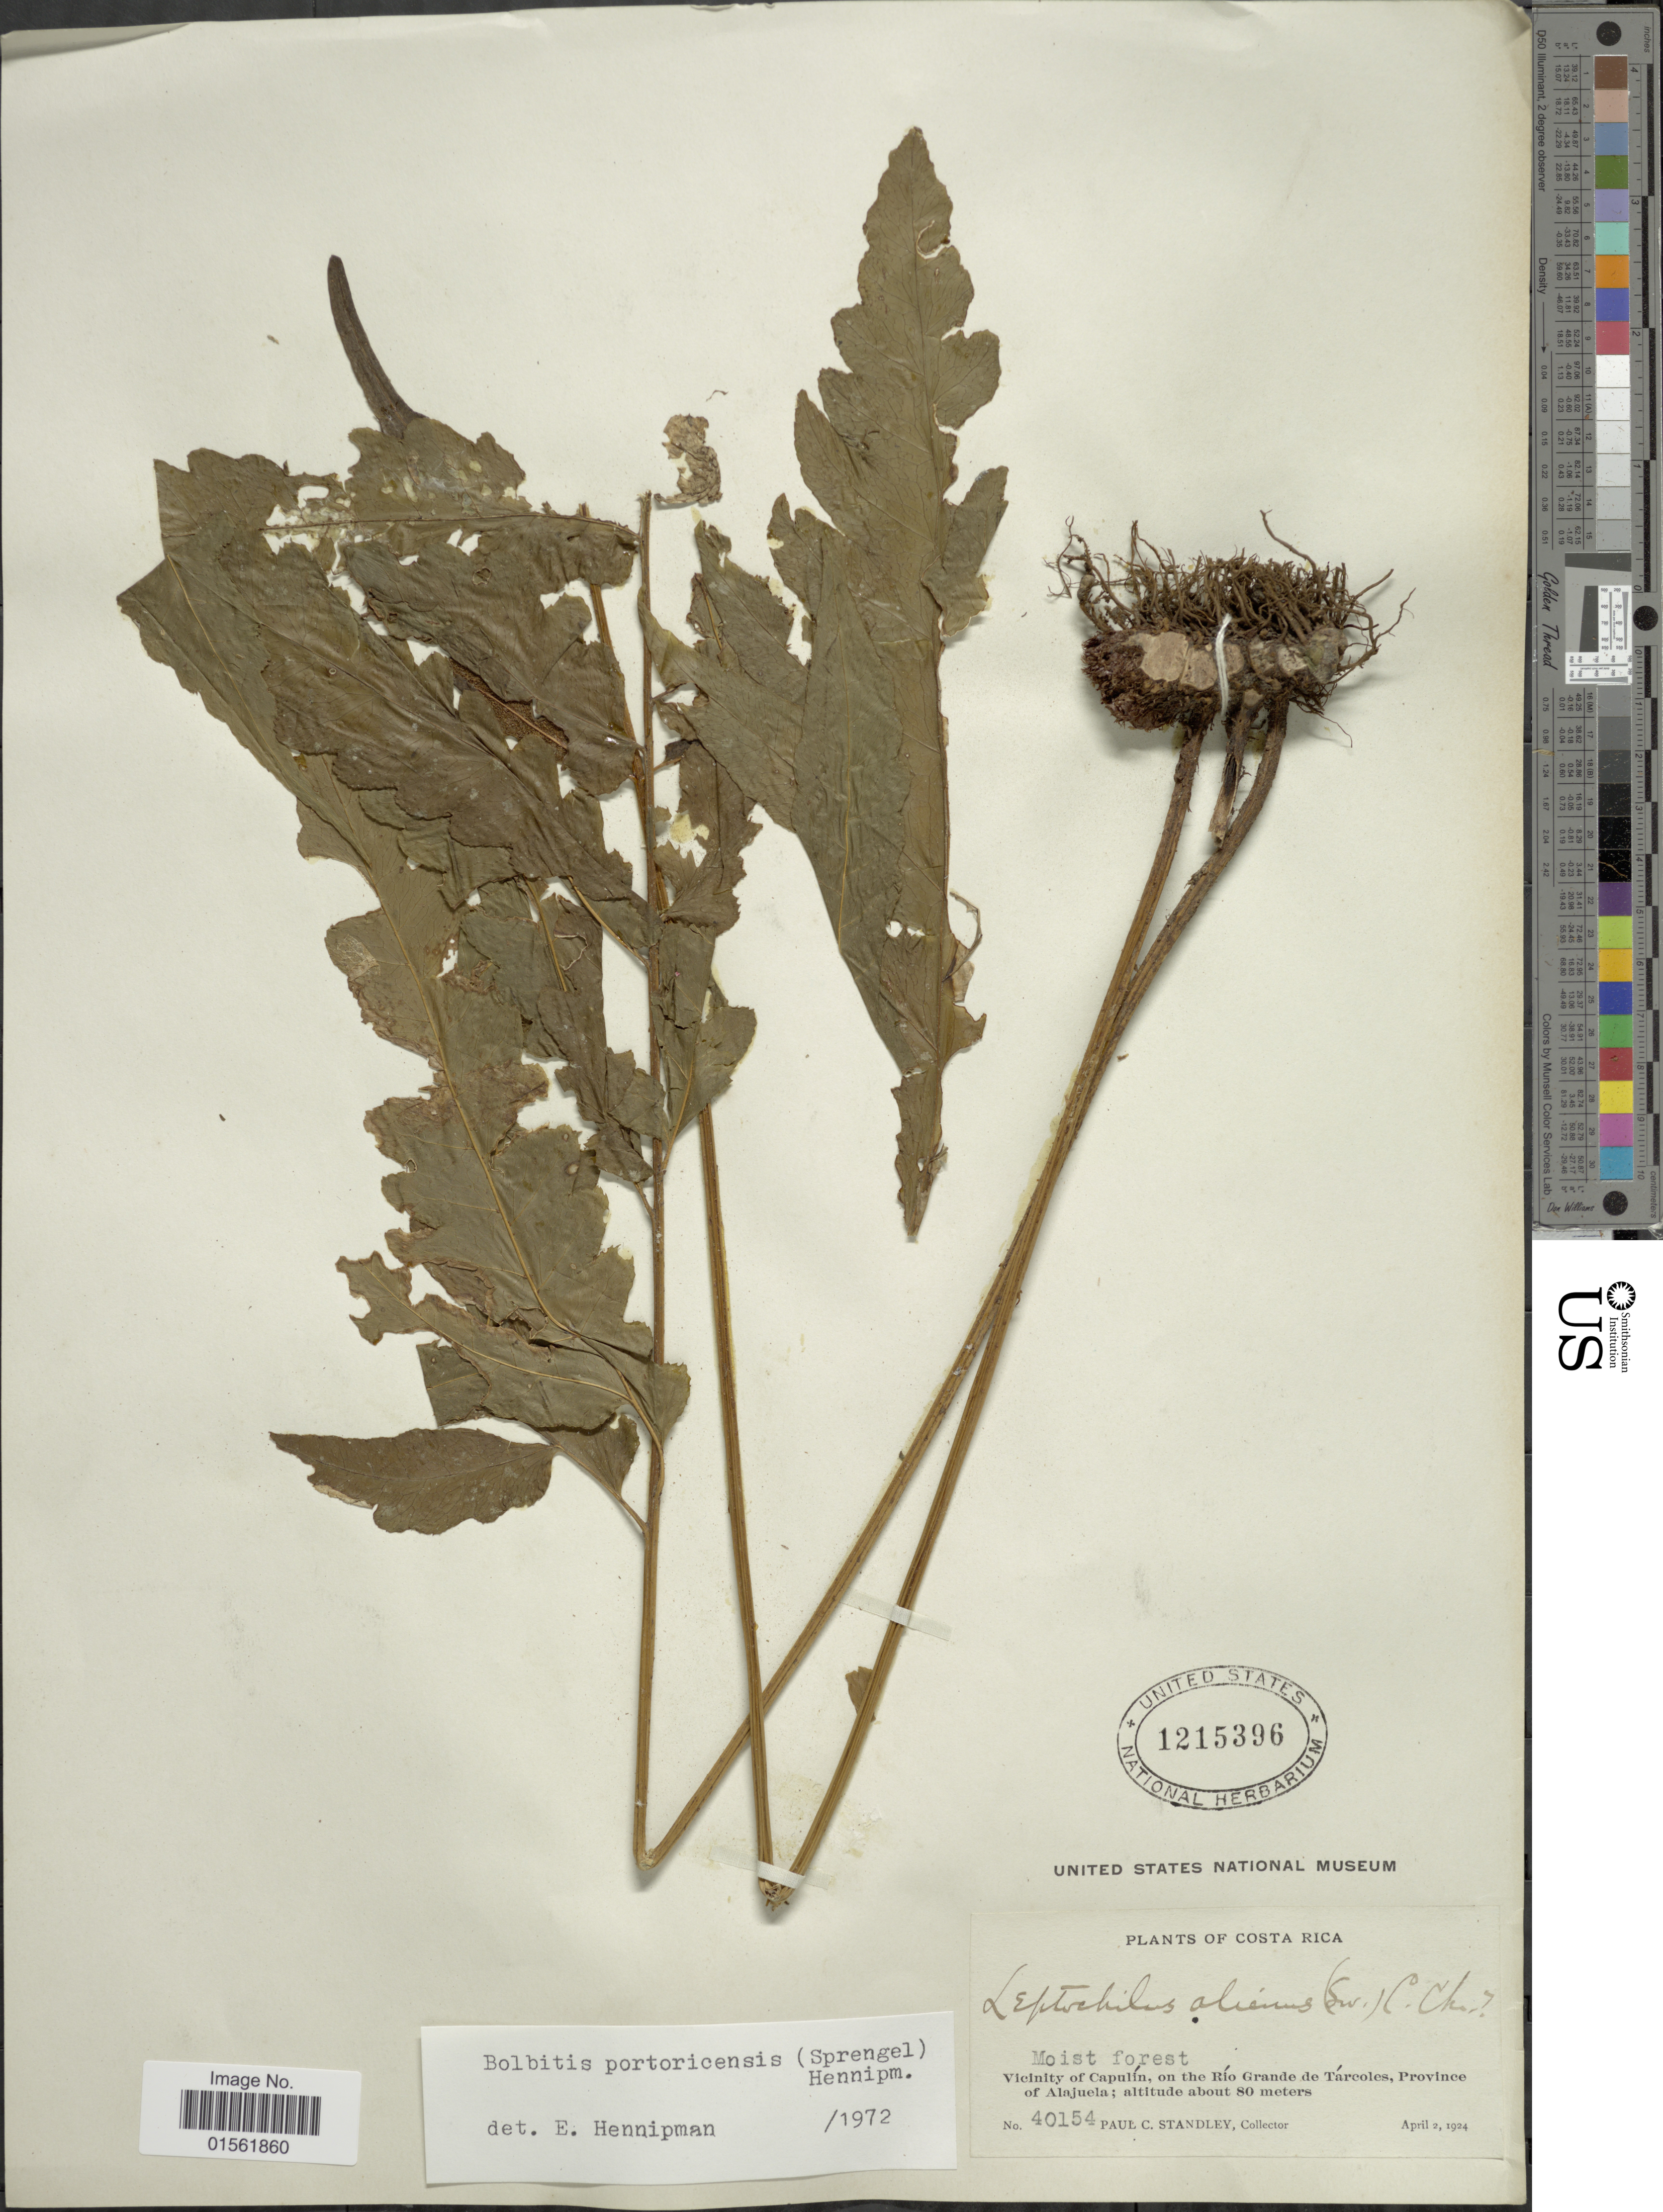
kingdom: Plantae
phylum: Tracheophyta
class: Polypodiopsida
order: Polypodiales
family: Dryopteridaceae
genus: Bolbitis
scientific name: Bolbitis portoricensis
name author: (Spreng.) Hennipman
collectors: P. C. Standley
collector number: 40154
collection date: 1924-04-02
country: Costa Rica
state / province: Alajuela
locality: Vicinity of Capulín, on the Río Grande de Tárcoles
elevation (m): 80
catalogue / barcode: US 1215396